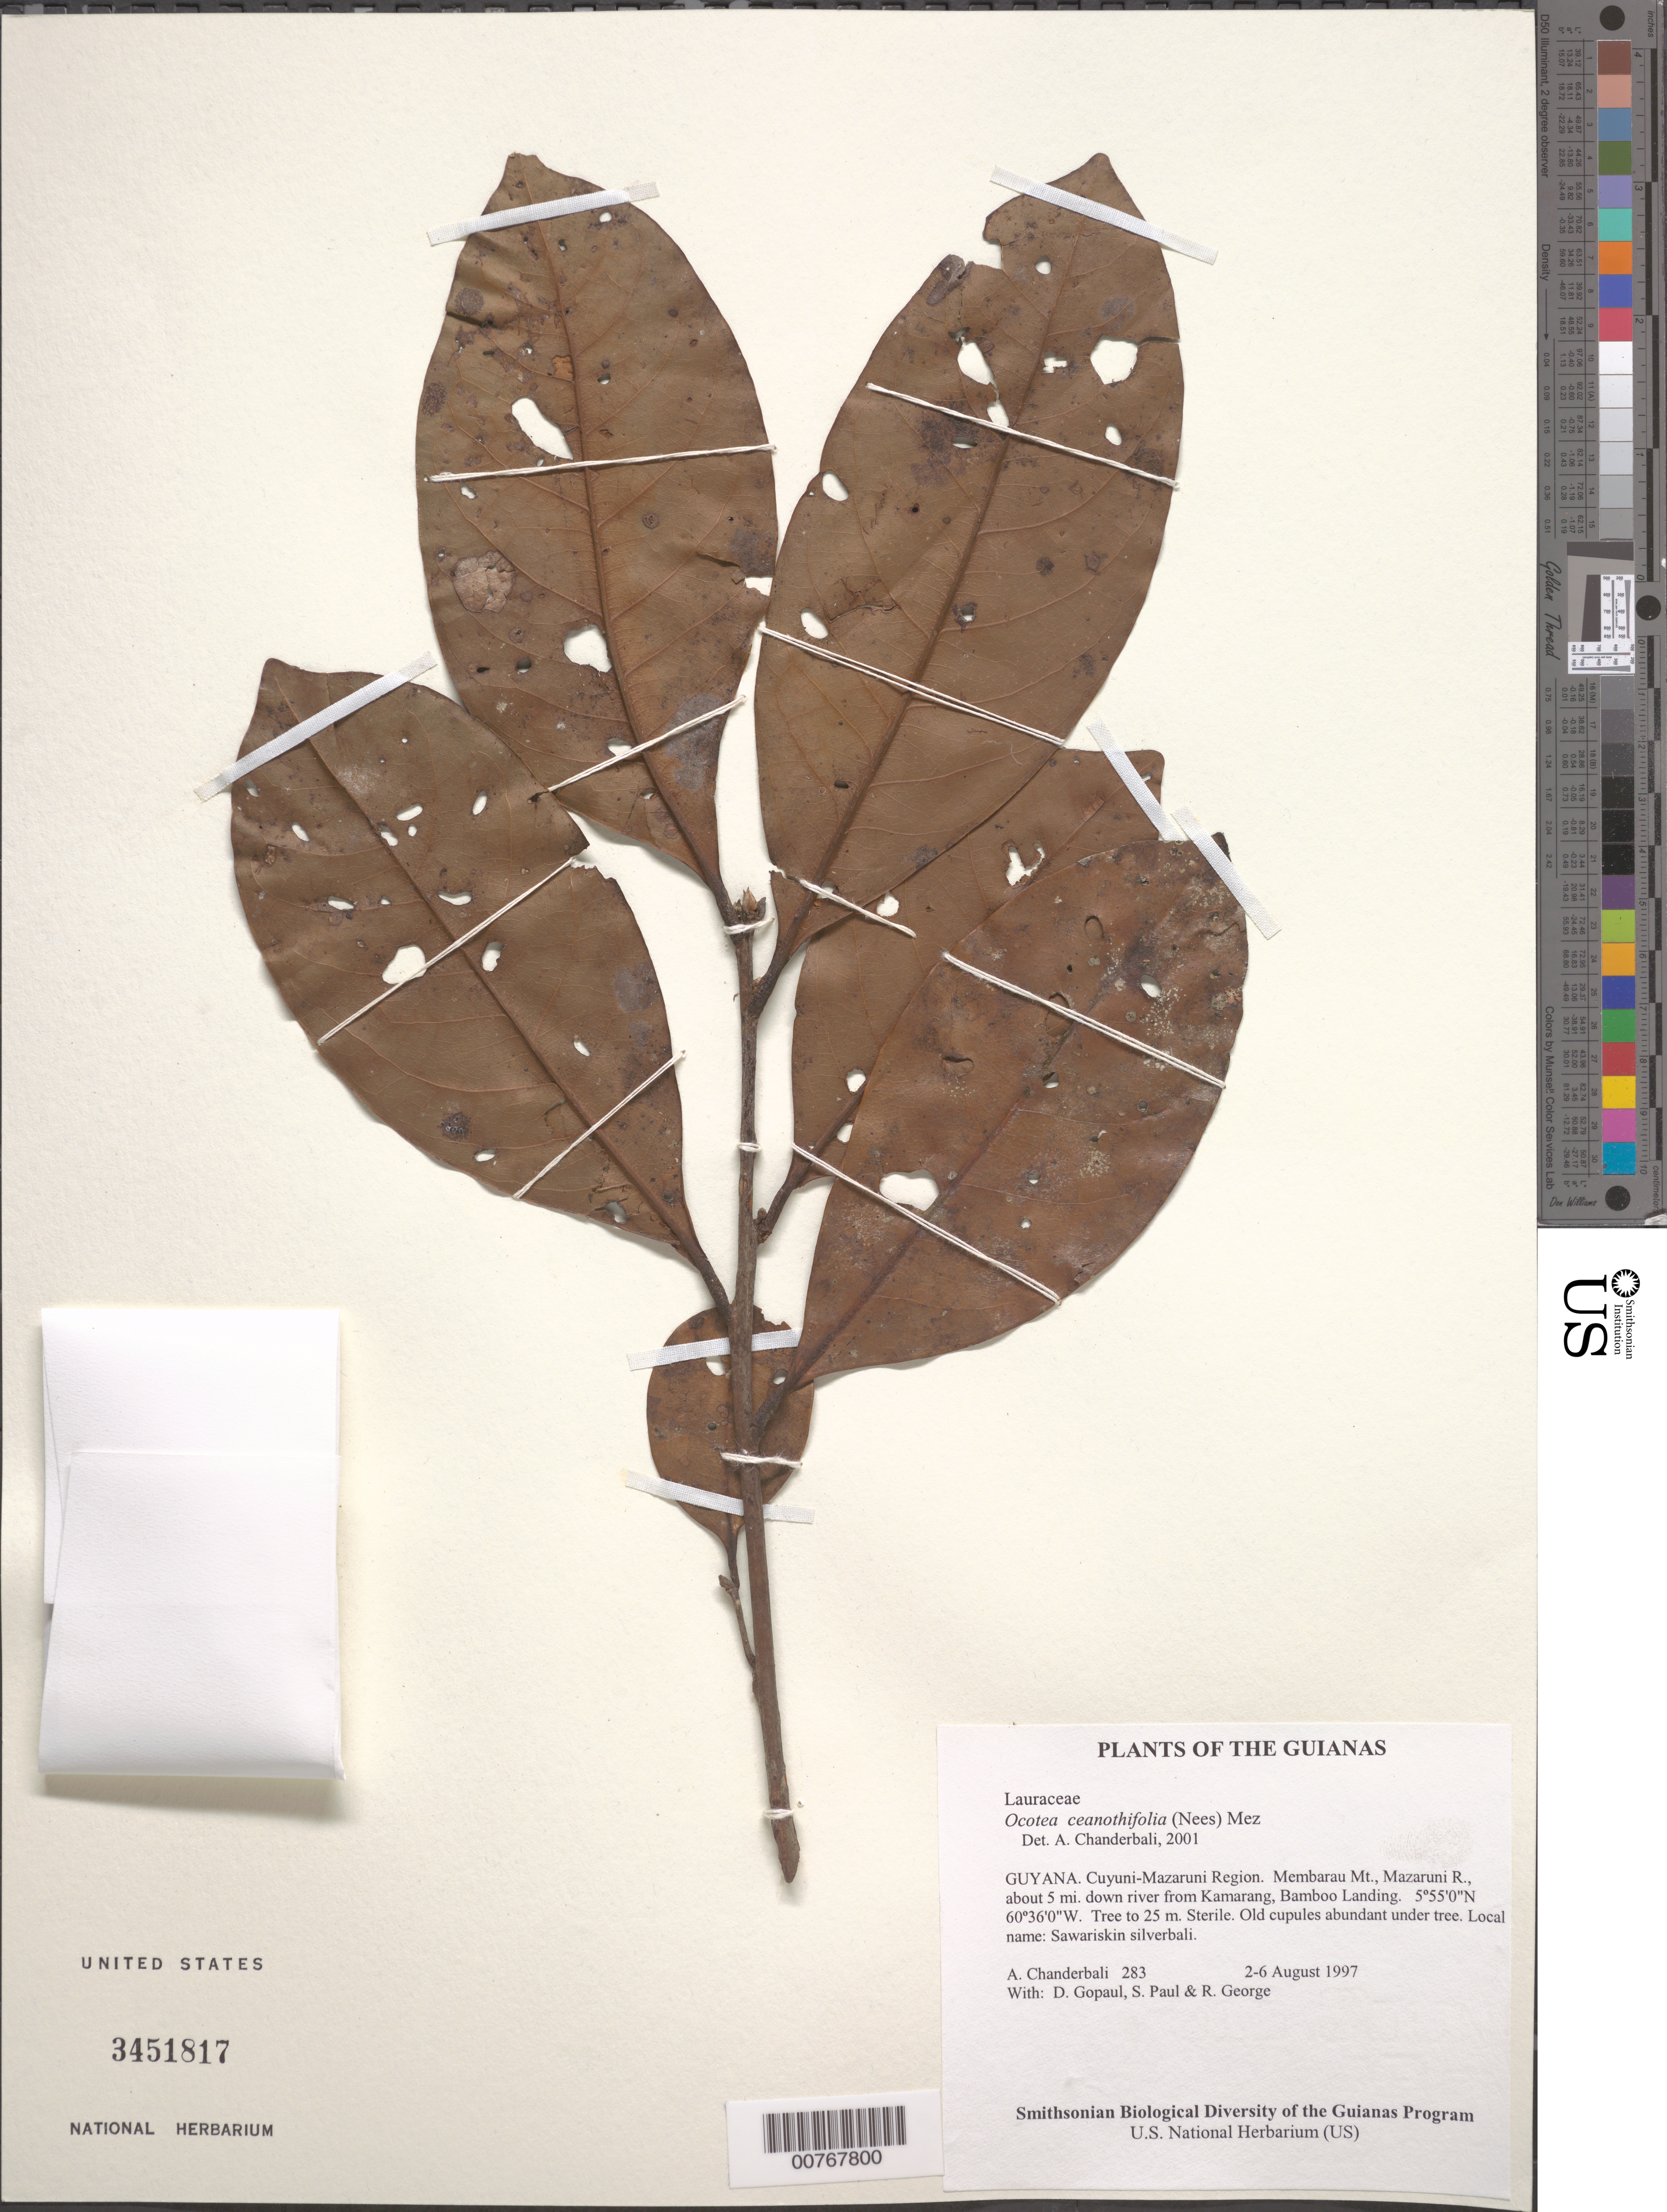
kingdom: Plantae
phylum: Tracheophyta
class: Magnoliopsida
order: Laurales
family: Lauraceae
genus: Ocotea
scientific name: Ocotea ceanothifolia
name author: (Nees) Mez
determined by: Chanderbali, Andre Shashi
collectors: A. S. Chanderbali, D. Gopaul, S. Paul & R. George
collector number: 283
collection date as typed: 2-6 August 1997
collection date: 1997-08-02/1997-08-06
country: Guyana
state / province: Cuyuni-Mazaruni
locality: Membarau Mt., Mazaruni R., about 5 mi. down river from Kamarang, Bamboo Landing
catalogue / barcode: US 3451817